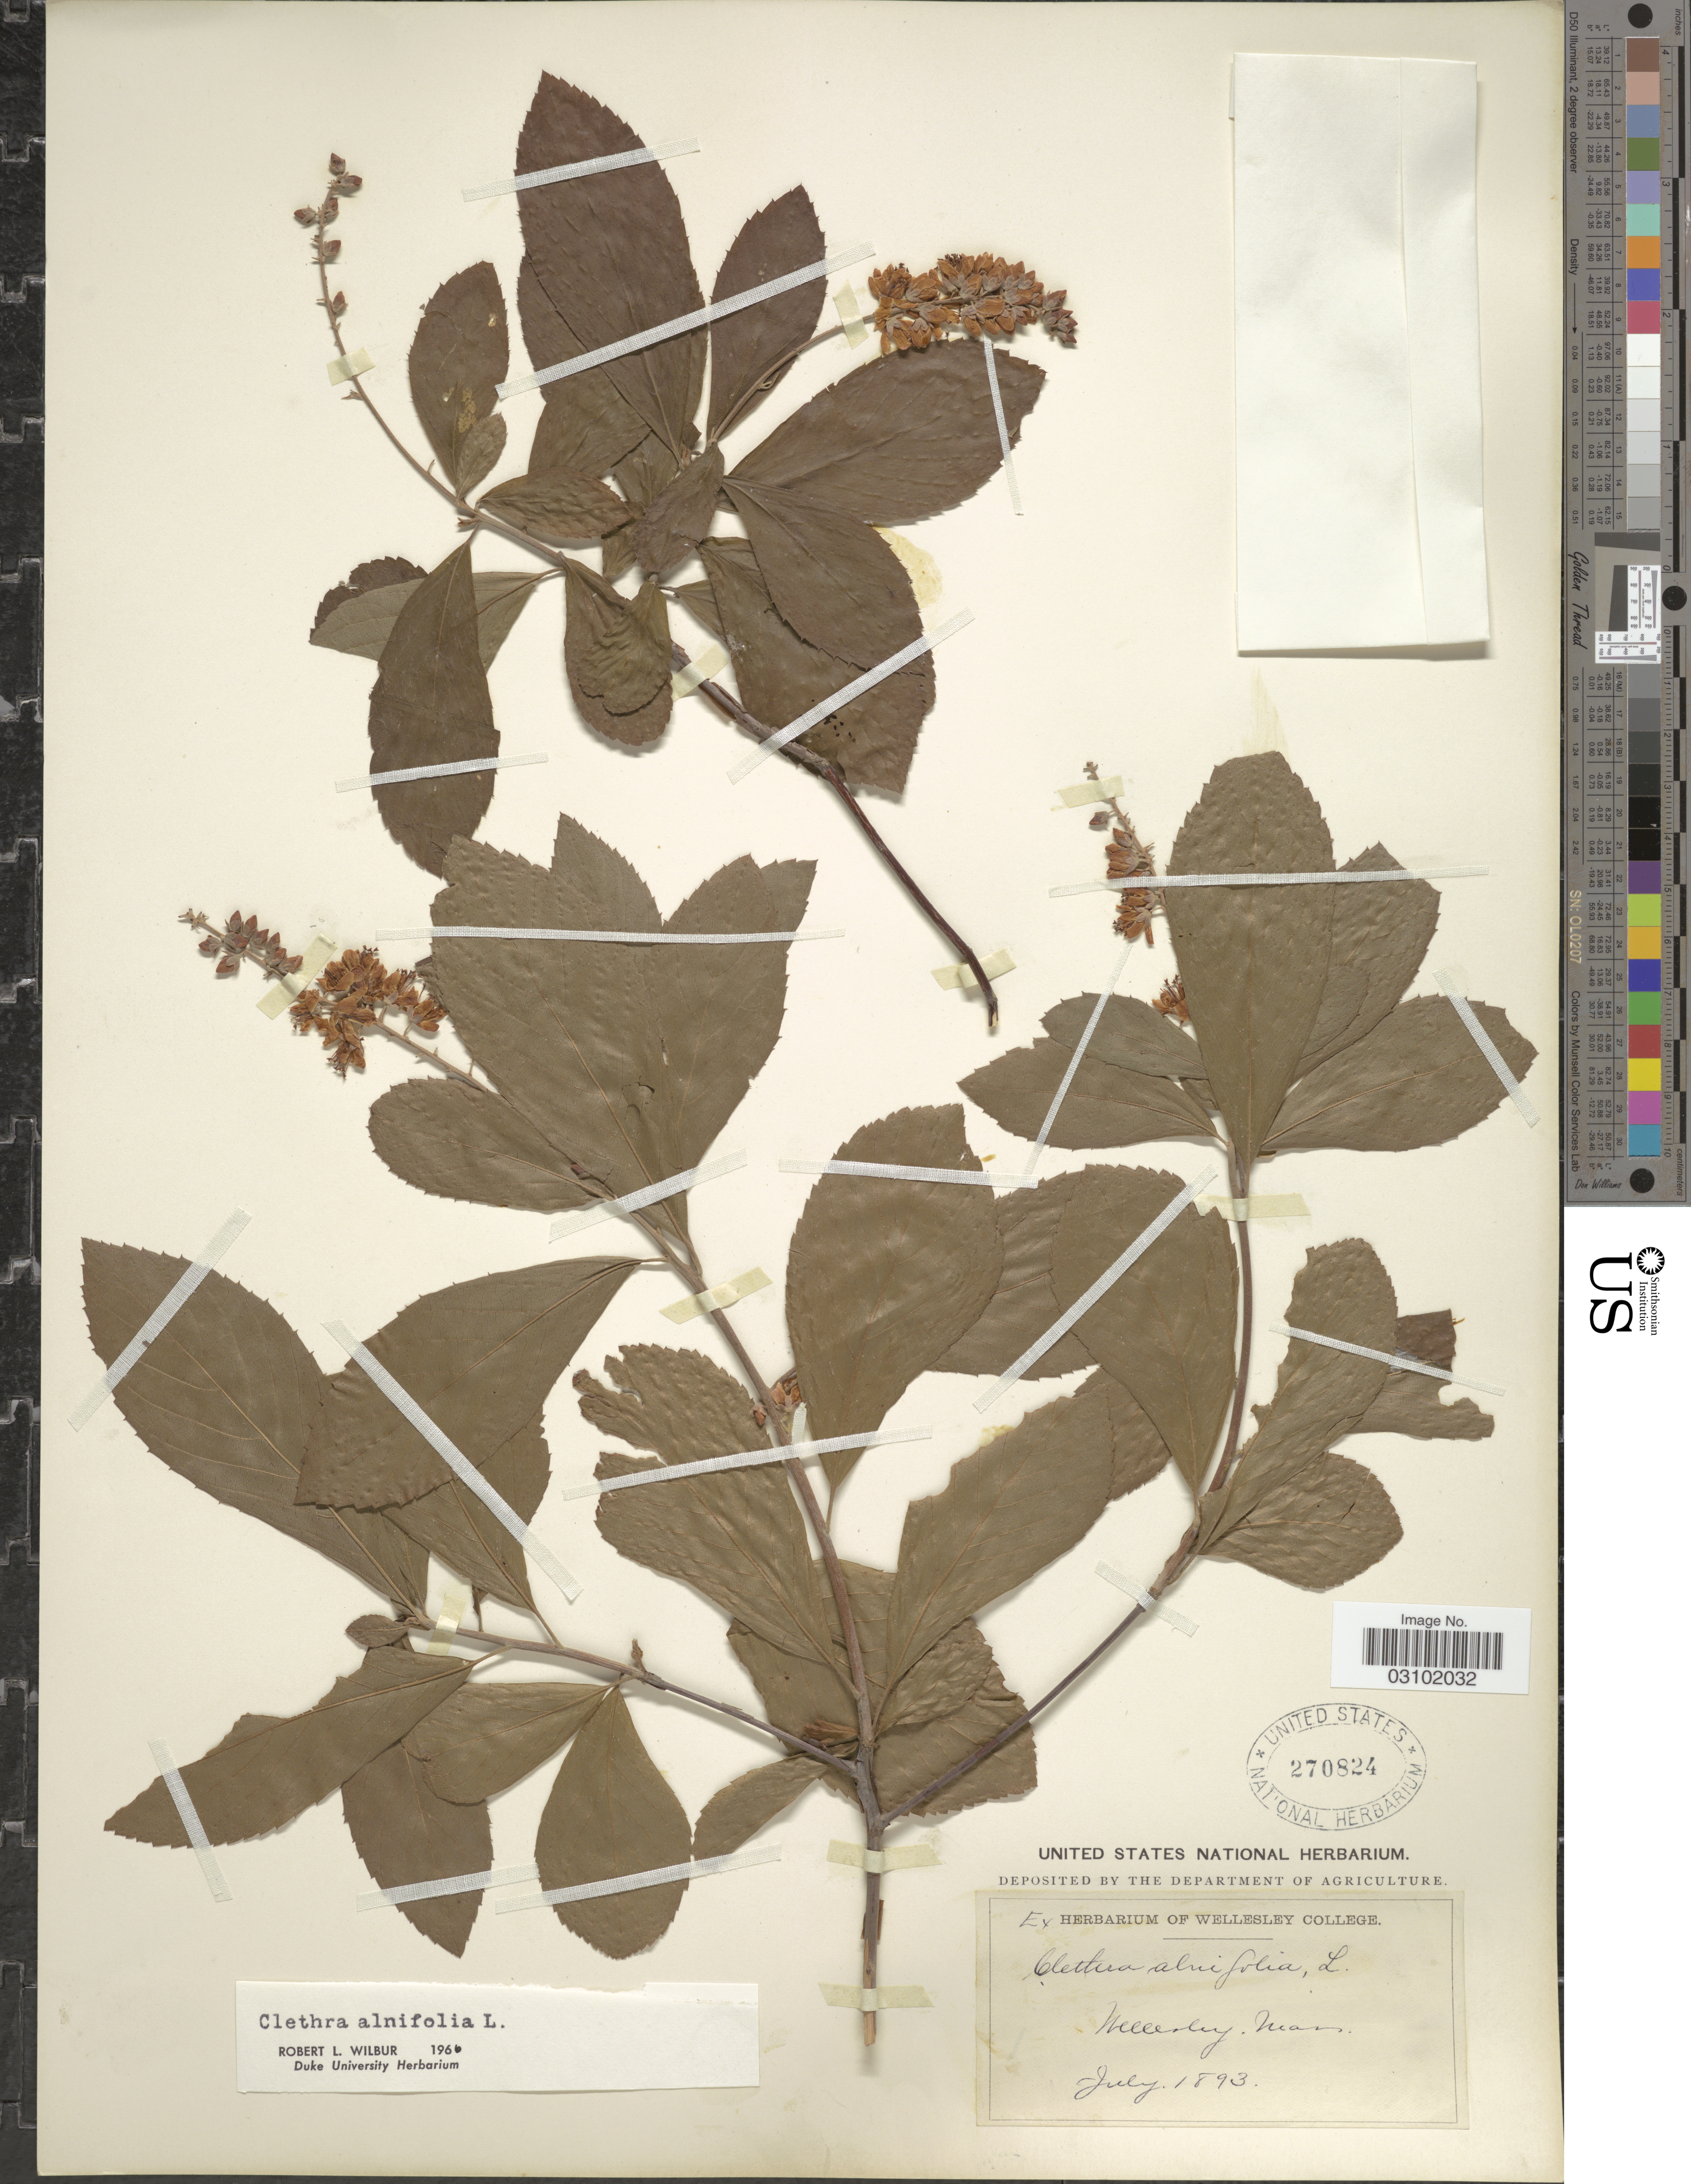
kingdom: Plantae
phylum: Tracheophyta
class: Magnoliopsida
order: Ericales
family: Clethraceae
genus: Clethra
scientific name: Clethra alnifolia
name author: L.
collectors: ex herb. Wellesley College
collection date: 1893-07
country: United States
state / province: Massachusetts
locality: Wellesley.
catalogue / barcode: US 270824